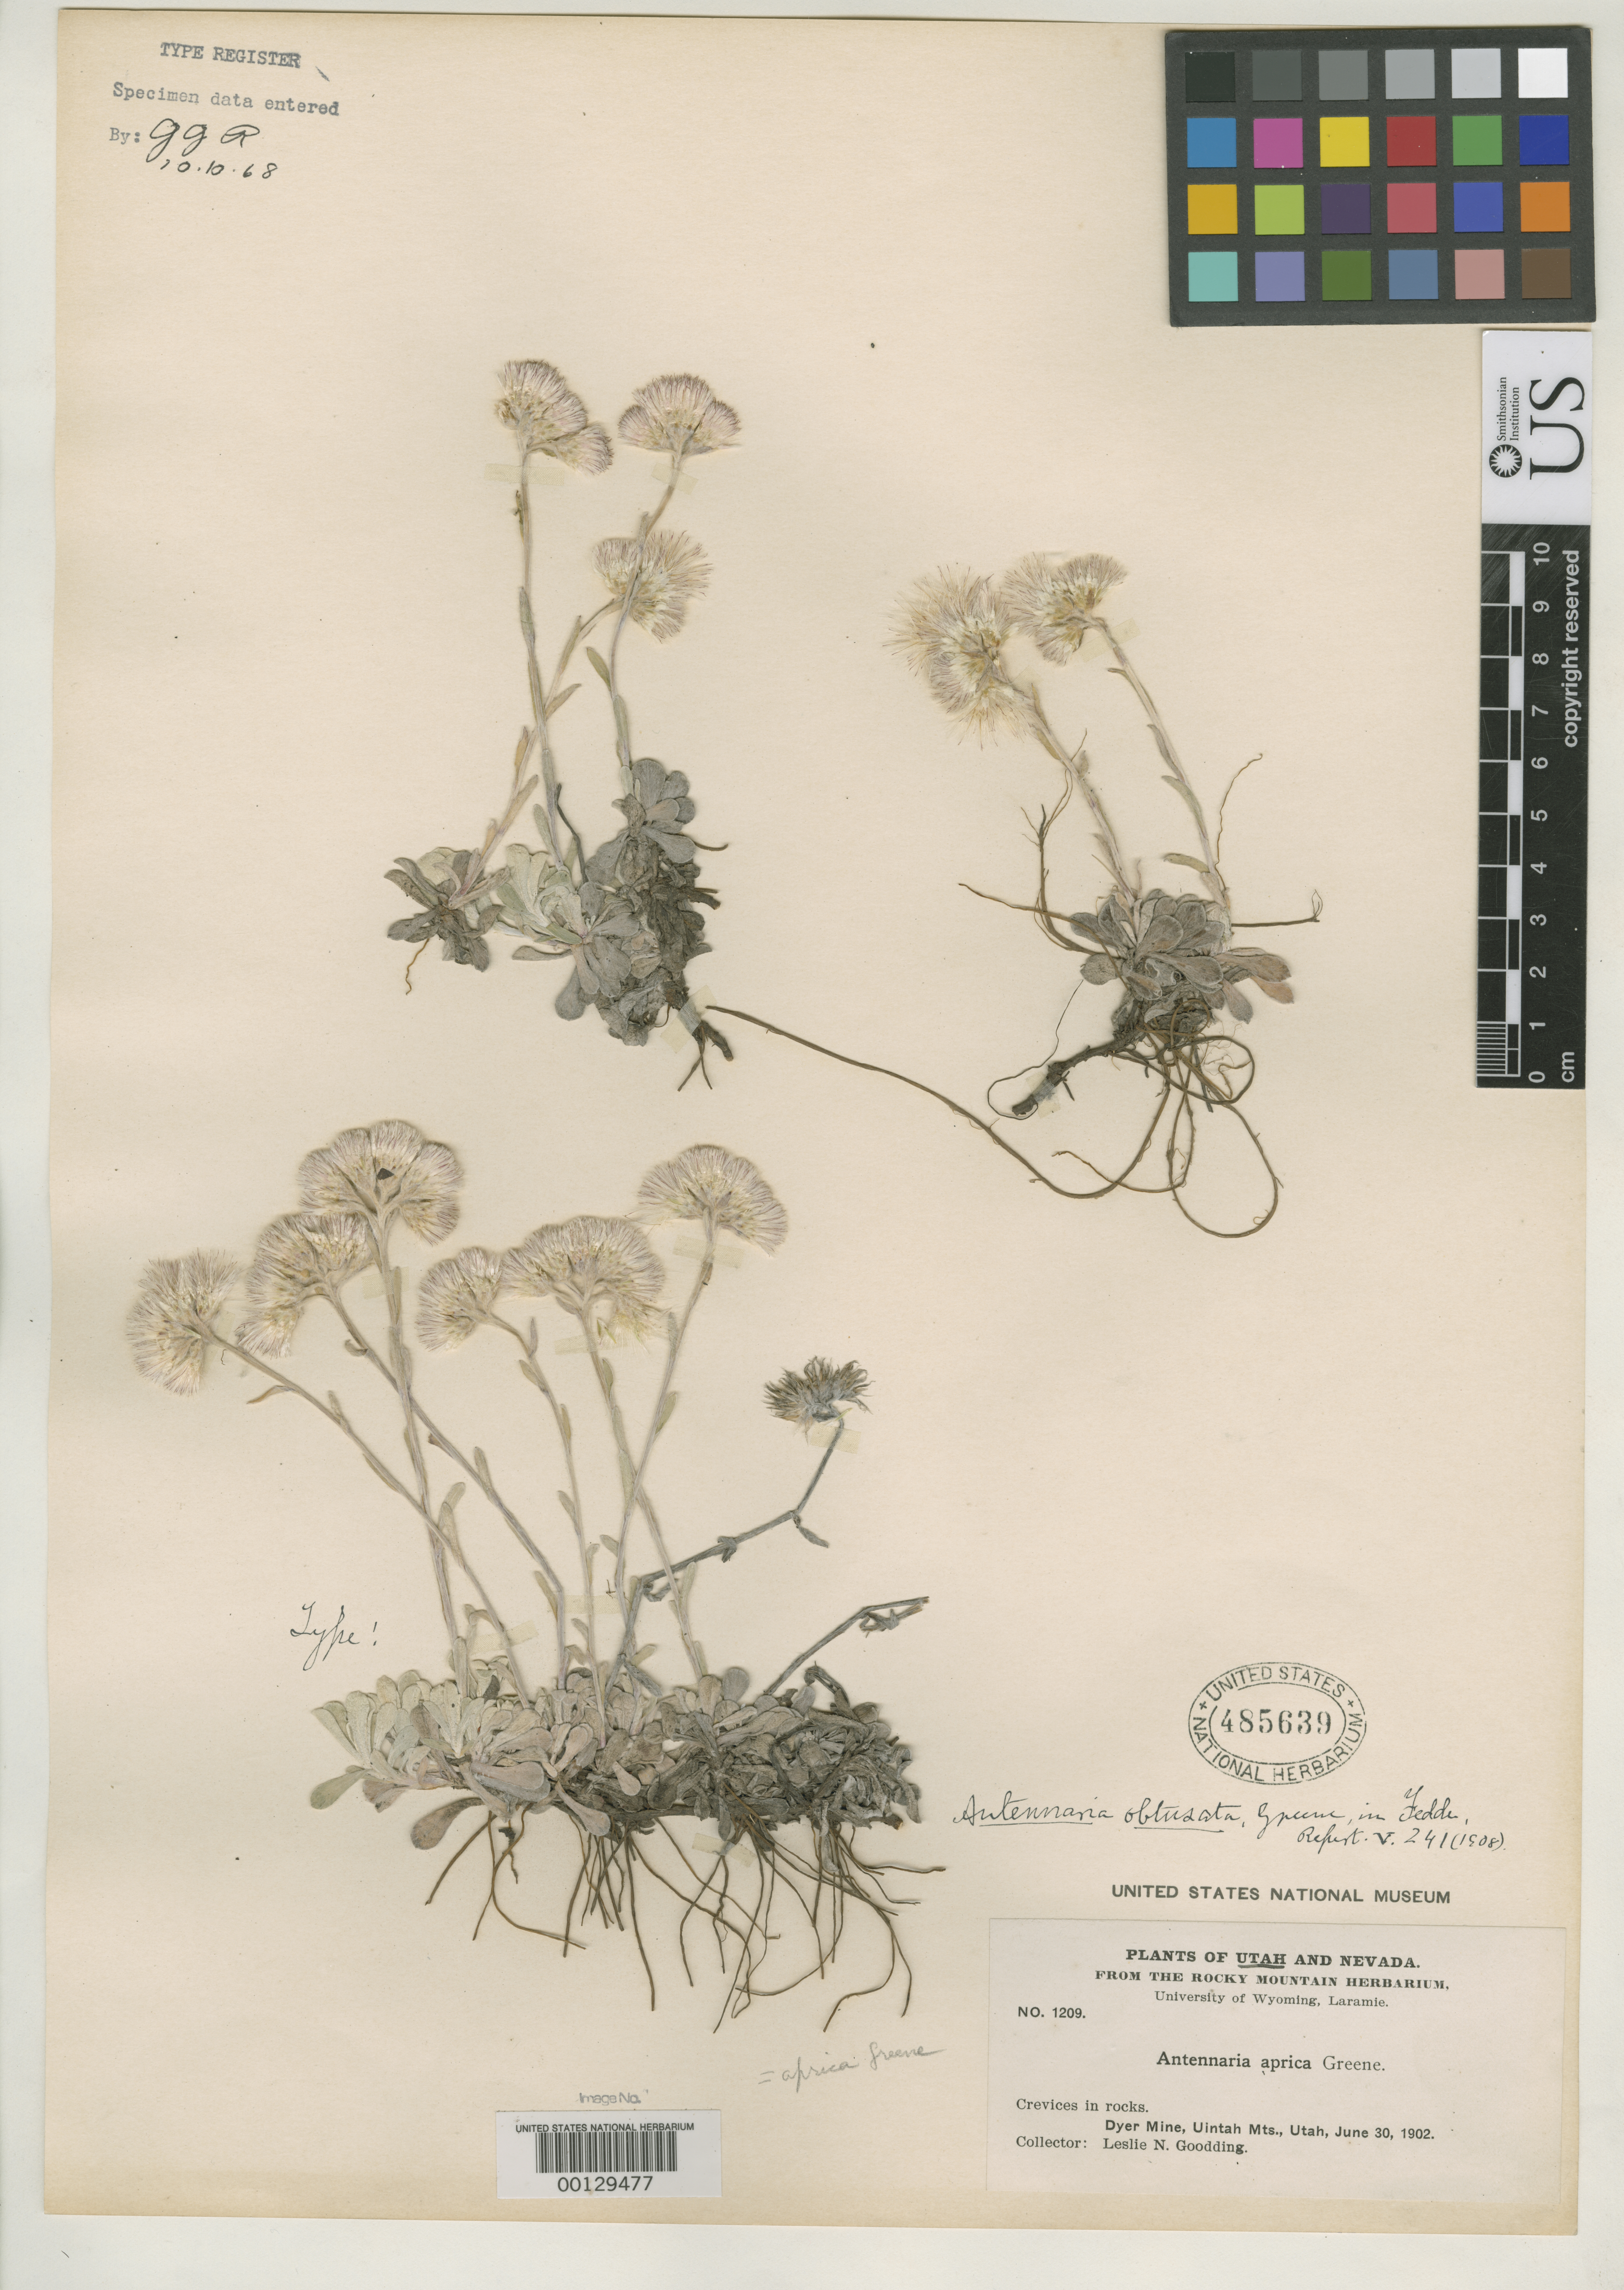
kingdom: Plantae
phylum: Tracheophyta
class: Magnoliopsida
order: Asterales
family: Asteraceae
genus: Antennaria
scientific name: Antennaria obtusata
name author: Greene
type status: Isotype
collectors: L. N. Goodding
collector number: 1209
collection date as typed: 30 Jun 1902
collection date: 1902-06-30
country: United States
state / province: Utah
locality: Uintah Mts. Dyer Mine.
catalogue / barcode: US 485639